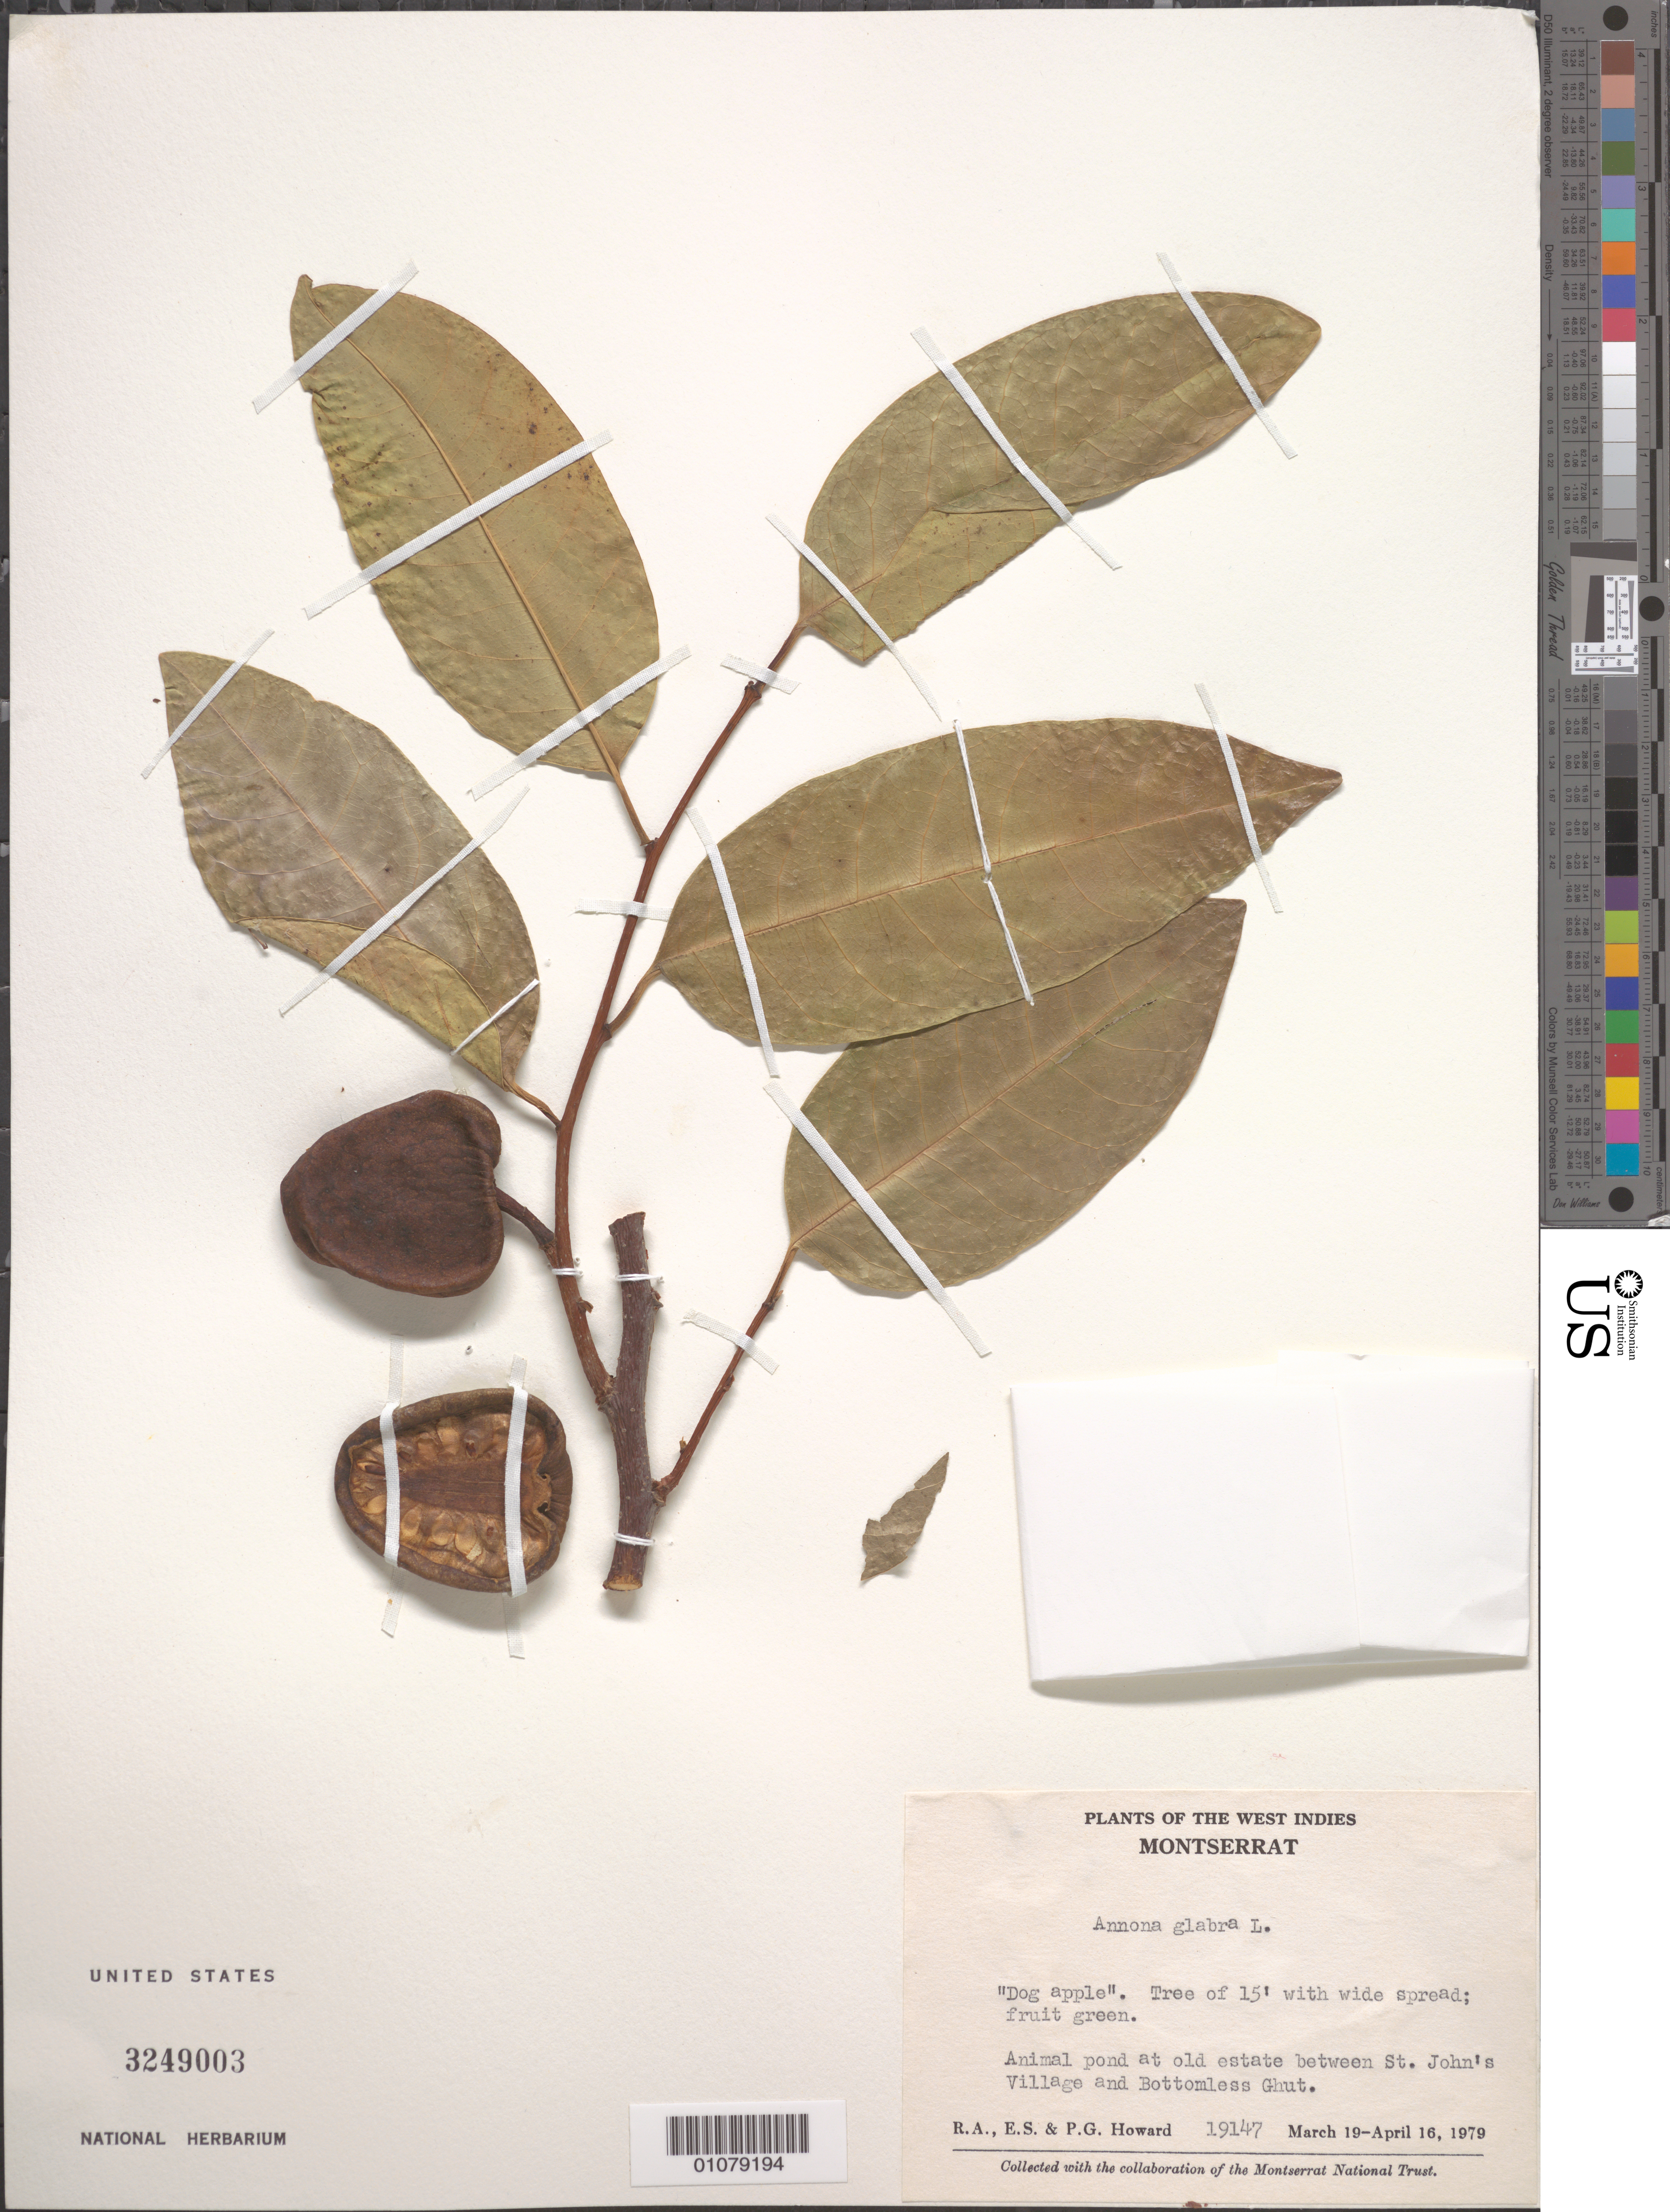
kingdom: Plantae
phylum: Tracheophyta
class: Magnoliopsida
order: Magnoliales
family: Annonaceae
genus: Annona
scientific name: Annona glabra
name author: L.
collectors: R. A. Howard, E. S. Howard & P. Howard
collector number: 19147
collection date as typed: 19 Mar 1979 to 16 Apr 1979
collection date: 1979-03-19/1979-04-16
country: Montserrat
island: Montserrat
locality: Animal pond at old estate between St. John's village and Bottemless Ghut.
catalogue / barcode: US 3249003